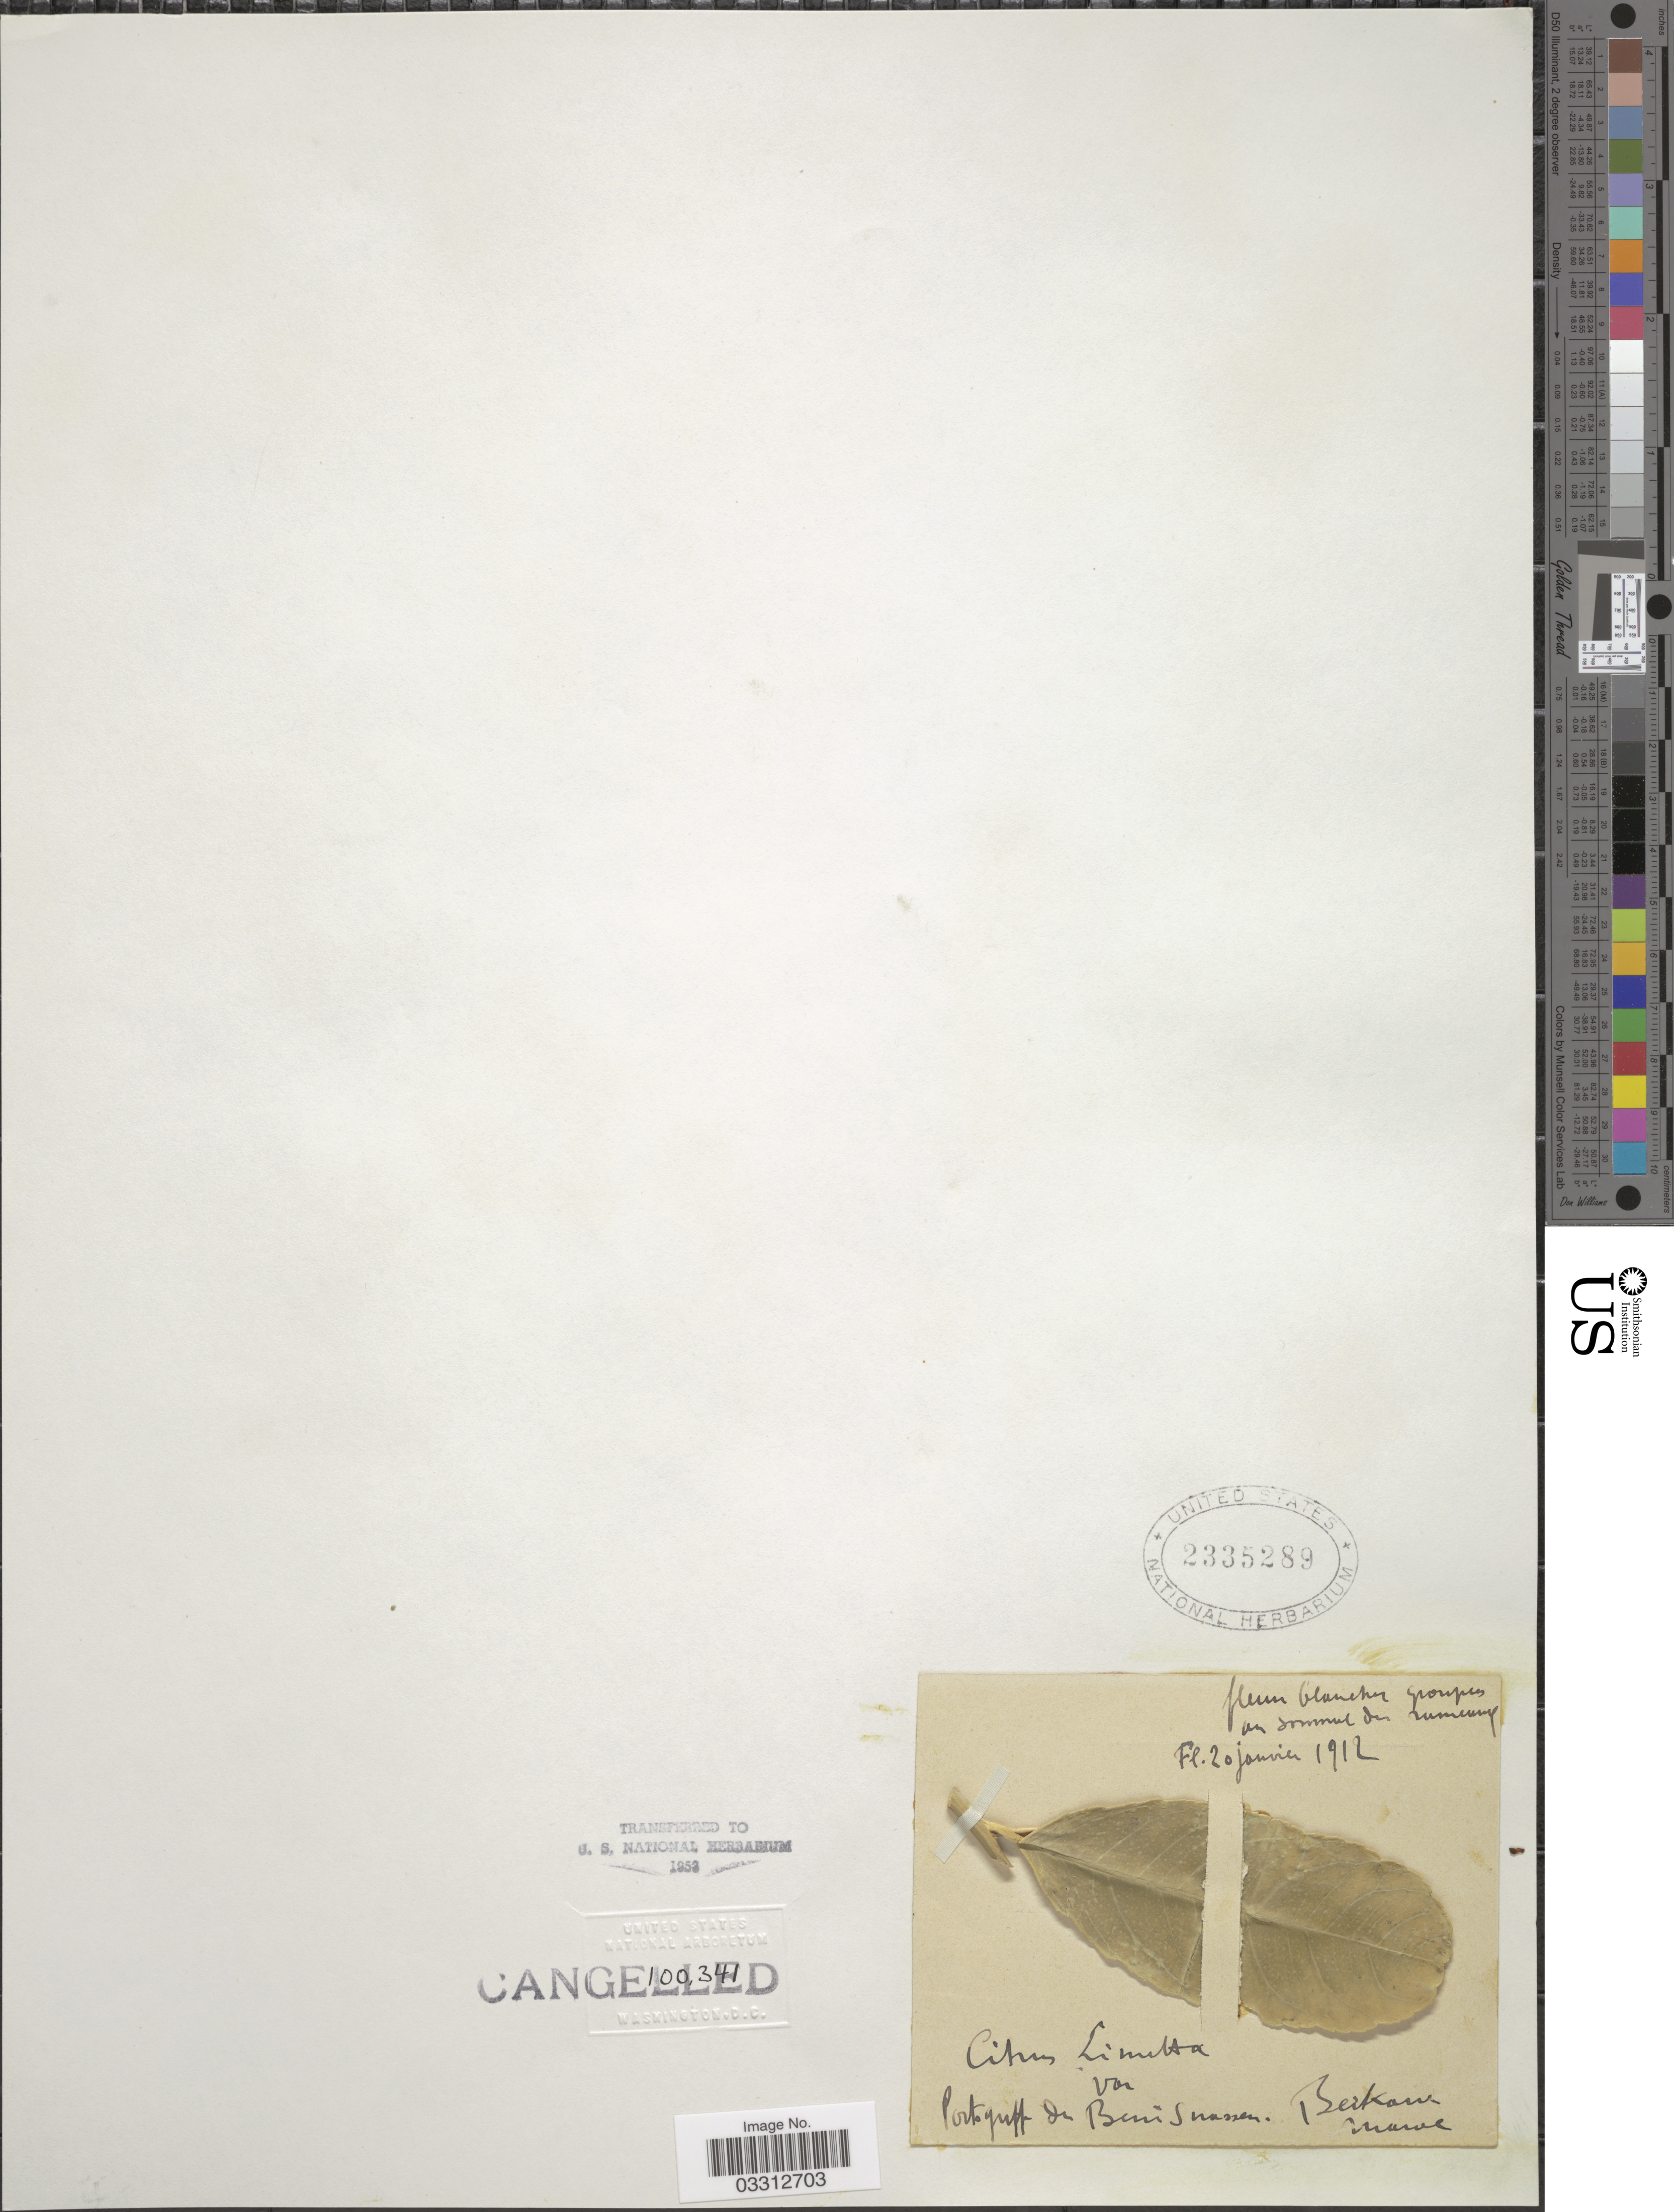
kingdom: Plantae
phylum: Tracheophyta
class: Magnoliopsida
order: Sapindales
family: Rutaceae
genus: Citrus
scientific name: Citrus limetta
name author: Risso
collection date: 1912-01-20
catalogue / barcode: US 2335289